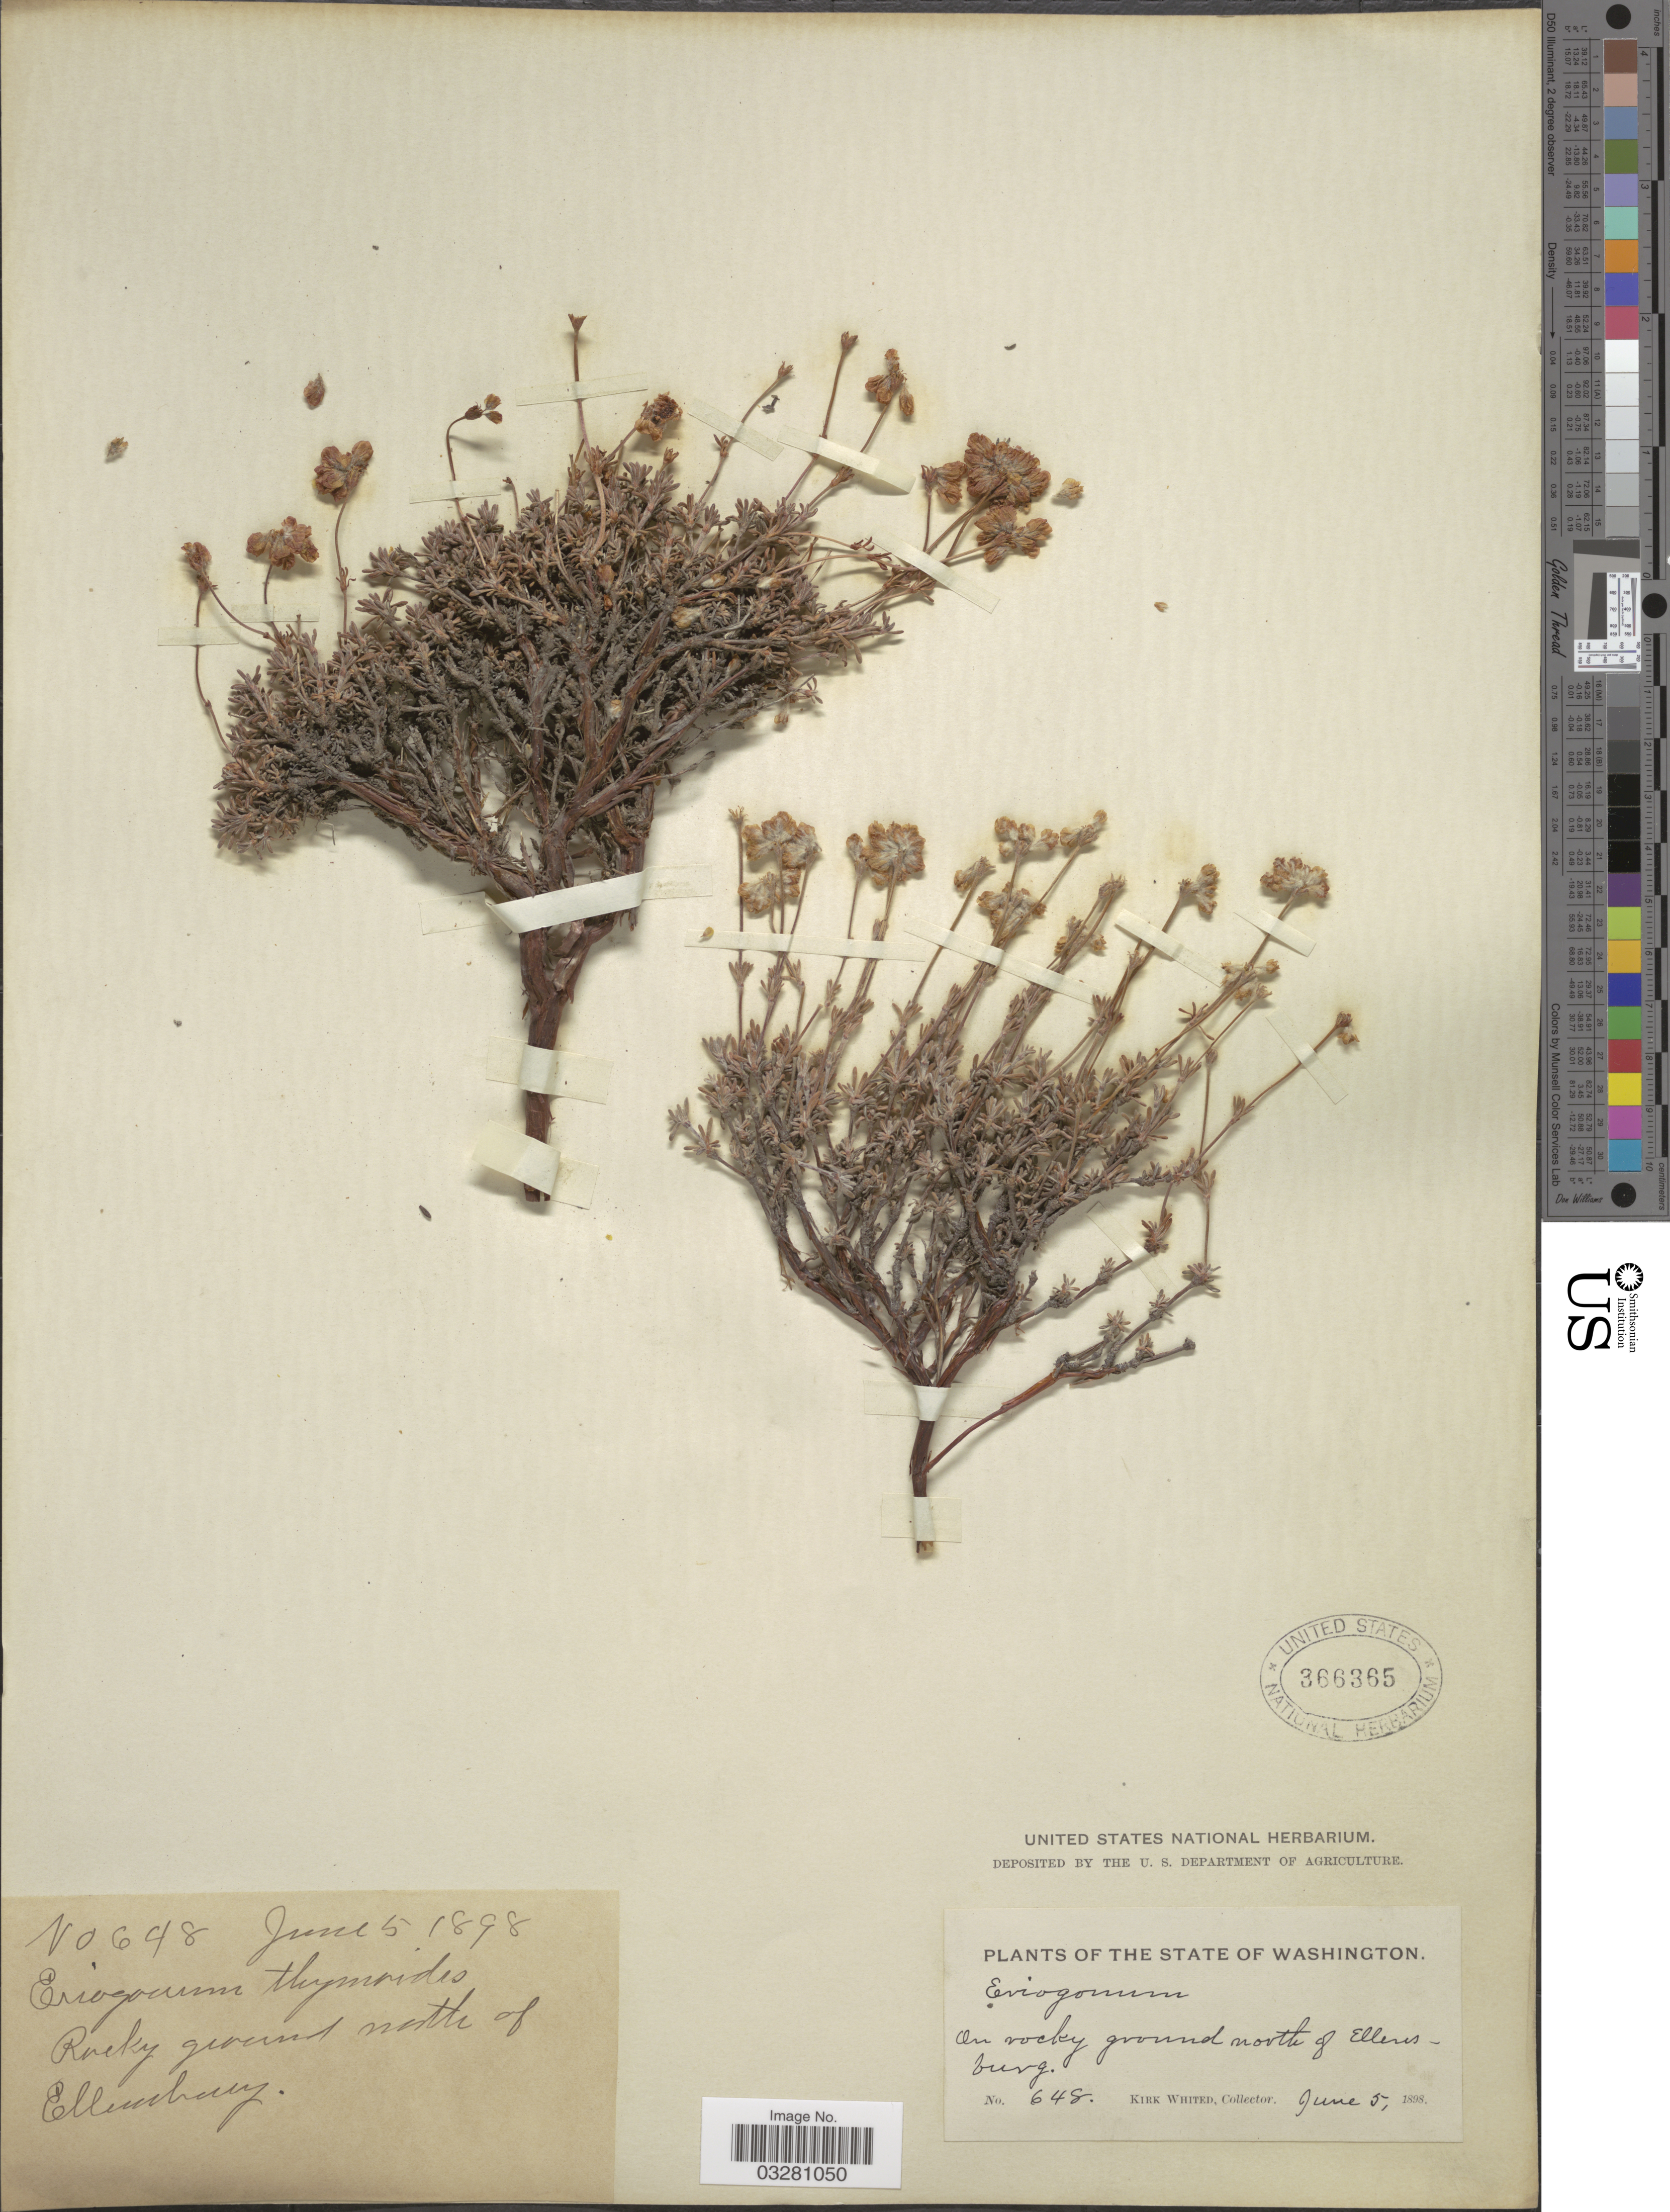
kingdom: Plantae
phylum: Tracheophyta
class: Magnoliopsida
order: Caryophyllales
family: Polygonaceae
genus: Eriogonum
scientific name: Eriogonum thymoides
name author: Benth. in DC.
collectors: K. Whited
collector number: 648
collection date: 1898-06-05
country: United States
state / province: Washington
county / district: Kittitas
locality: North of Ellensburg.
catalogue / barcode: US 366365